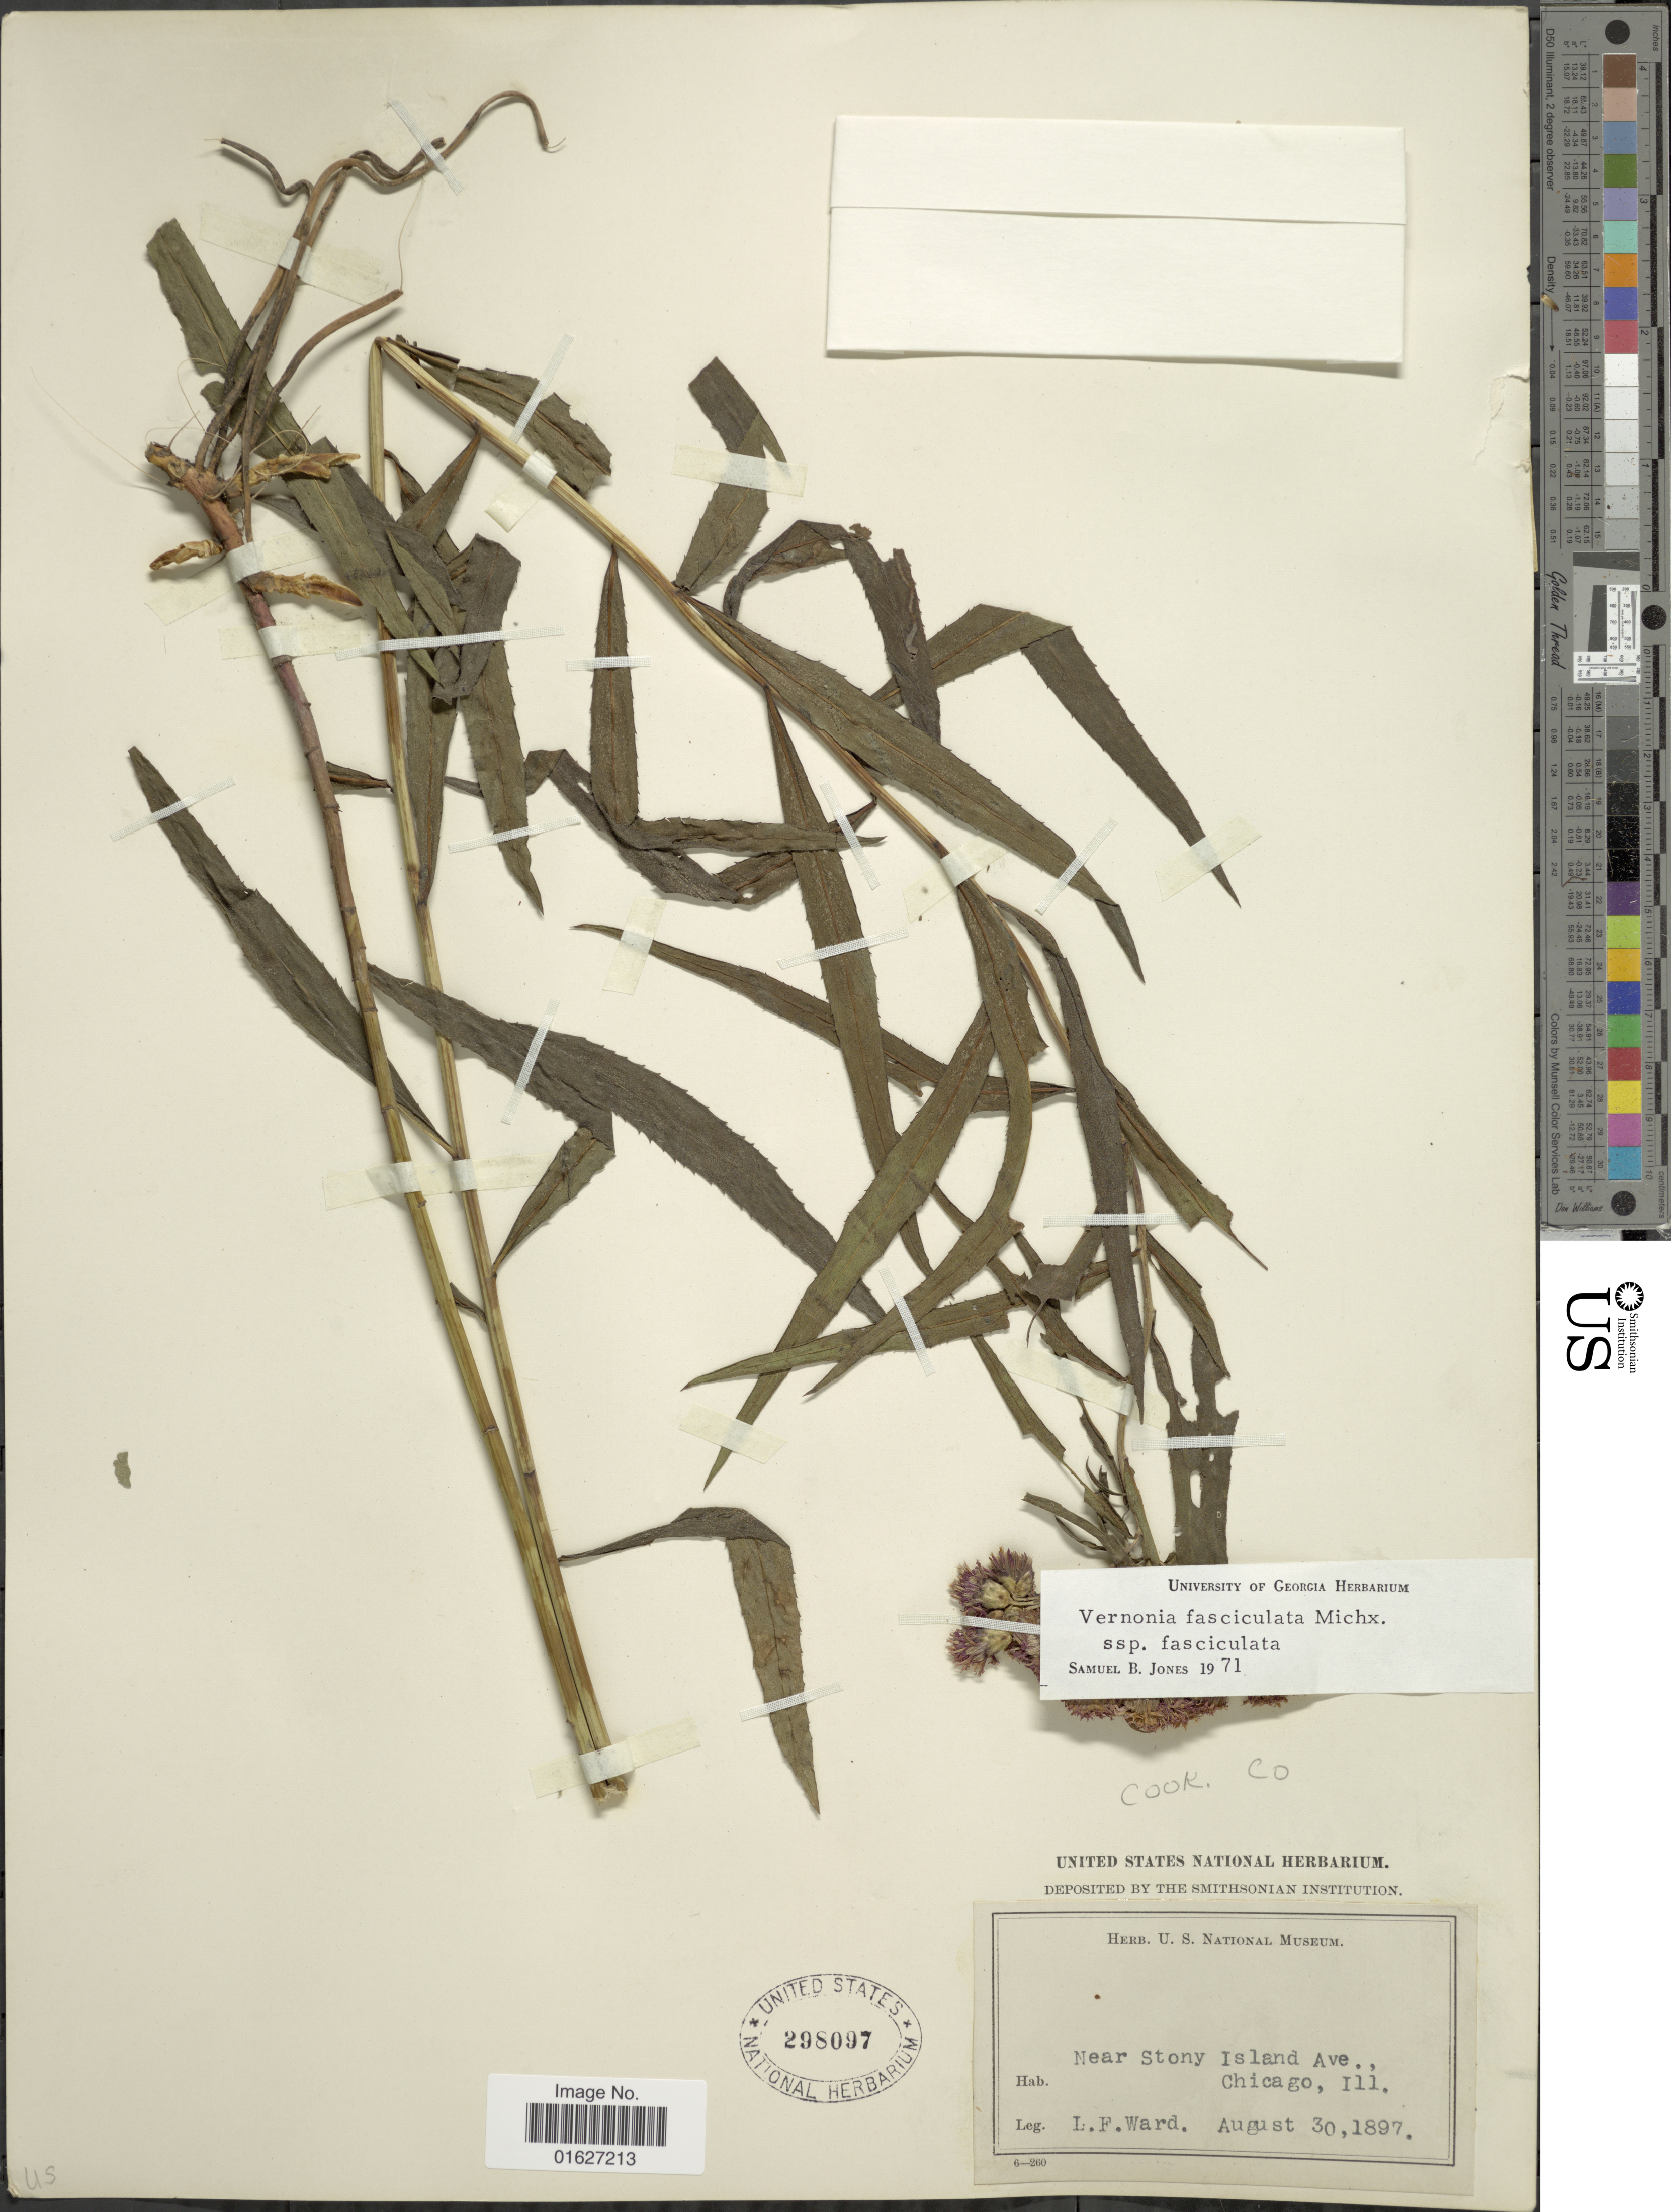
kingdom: Plantae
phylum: Tracheophyta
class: Magnoliopsida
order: Asterales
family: Asteraceae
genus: Vernonia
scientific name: Vernonia fasciculata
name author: Michx.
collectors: L. Ward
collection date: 1897-08-30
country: United States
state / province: Illinois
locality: Near Stony Island Ave, Chicago, Cook Co.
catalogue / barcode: US 298097